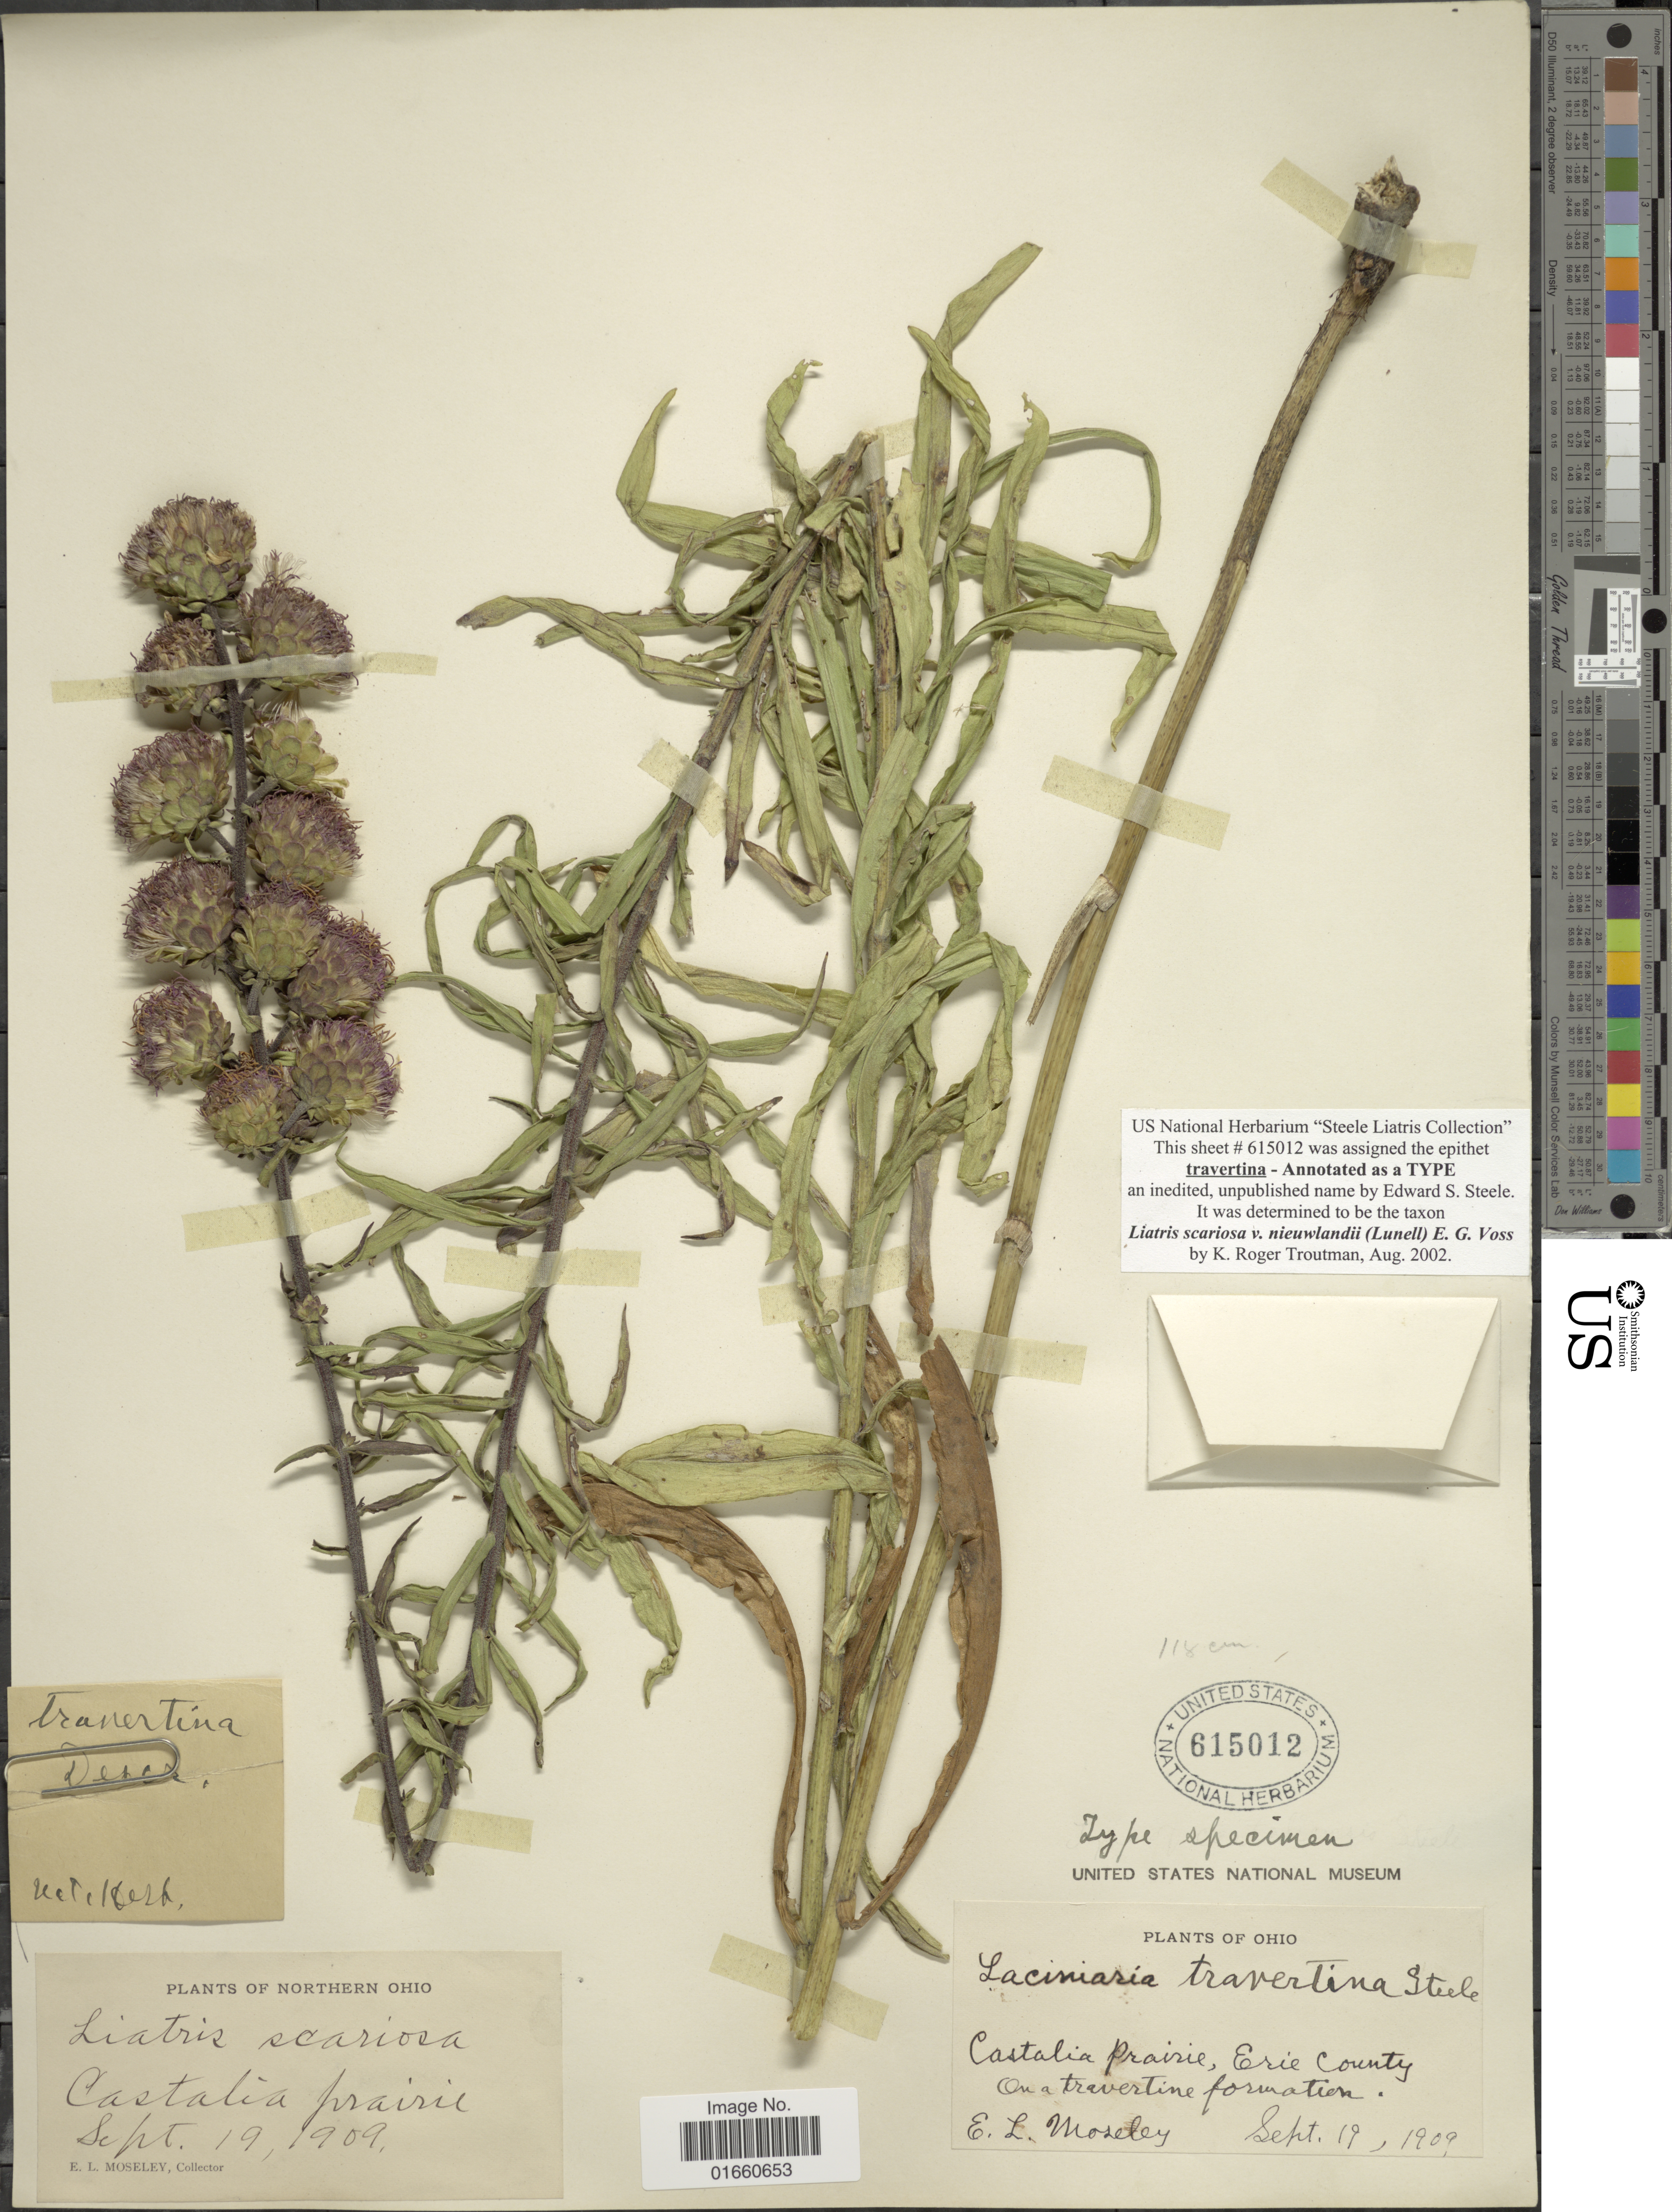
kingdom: Plantae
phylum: Tracheophyta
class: Magnoliopsida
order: Asterales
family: Asteraceae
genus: Liatris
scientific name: Liatris scariosa var. nieuwlandii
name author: (Lunell) E.G. Voss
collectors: E. Moseley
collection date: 1909-09-19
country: United States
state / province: Ohio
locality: Castalia prairie, Erie County, On a travertine formation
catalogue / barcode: US 615012